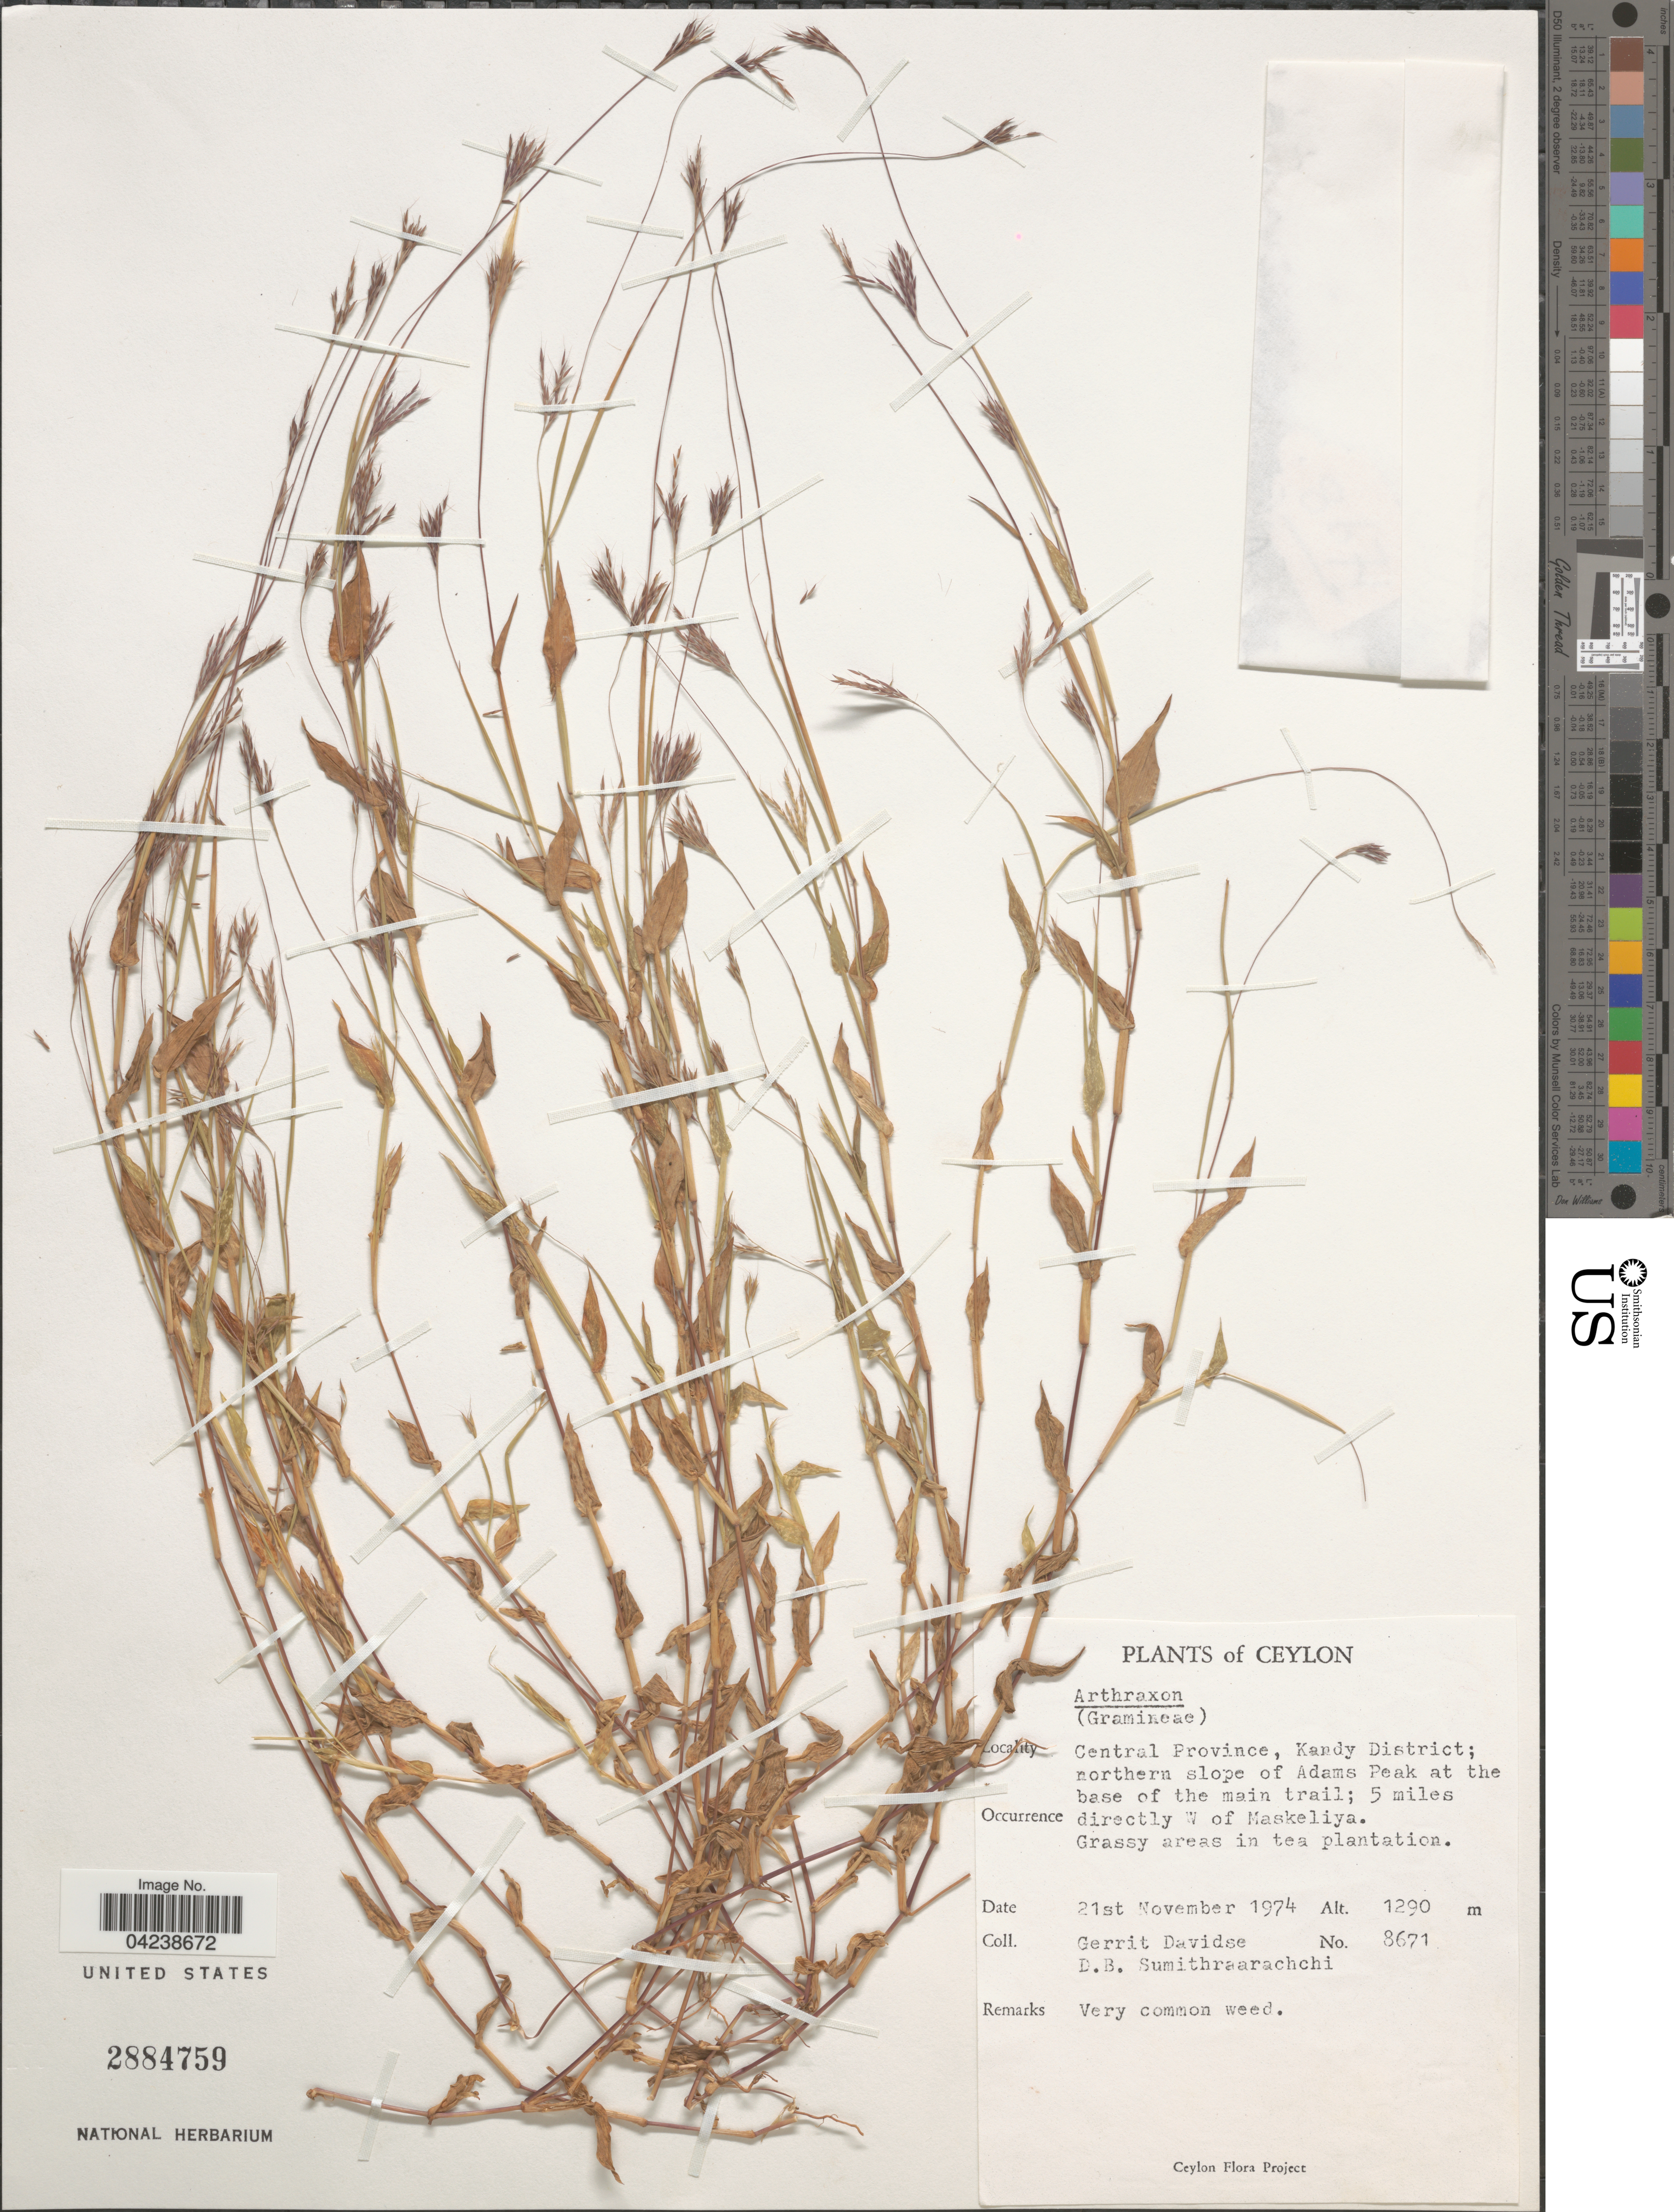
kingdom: Plantae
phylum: Tracheophyta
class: Liliopsida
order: Poales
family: Poaceae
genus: Arthraxon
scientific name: Arthraxon sp.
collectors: G. Davidse & D. B. Sumithraarachchi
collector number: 8671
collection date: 1974-11-21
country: Sri Lanka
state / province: Central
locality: Ceylon. Kandy District; northern slope of Adams Peak at the base of the main trail; 5 miles directly W of Maskeliya.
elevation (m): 1290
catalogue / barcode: US 2884759